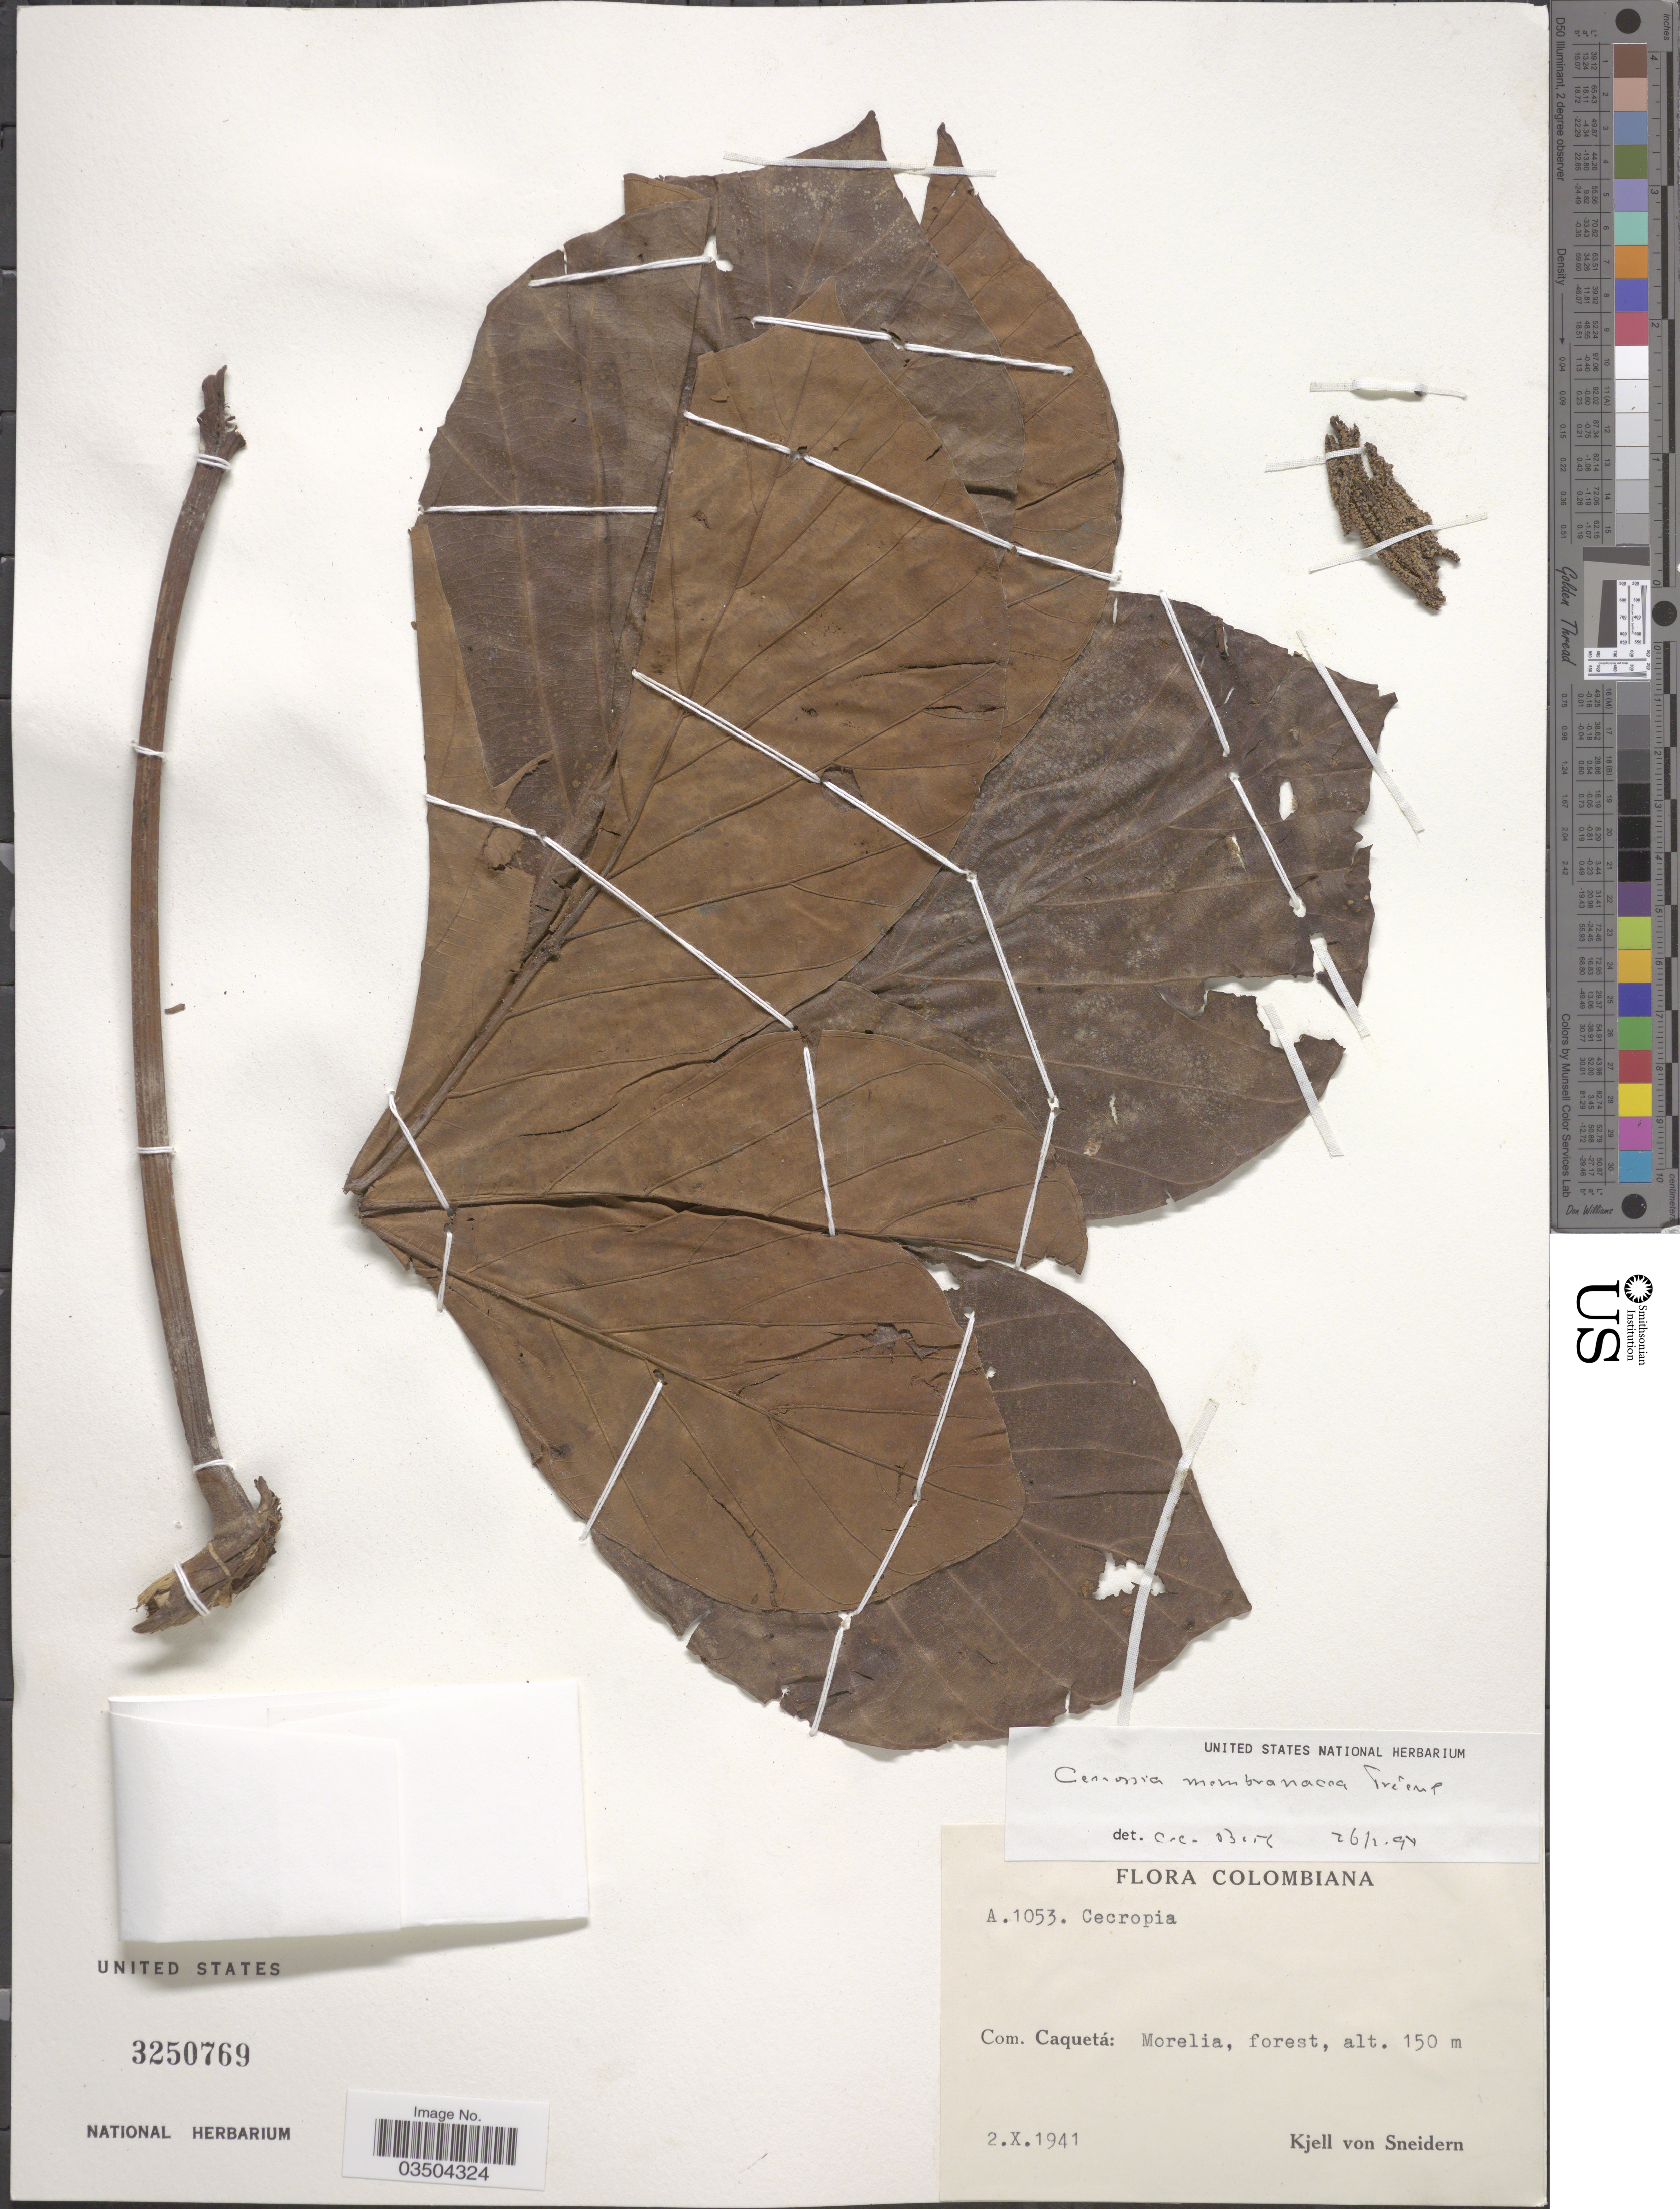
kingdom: Plantae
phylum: Tracheophyta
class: Magnoliopsida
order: Rosales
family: Urticaceae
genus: Cecropia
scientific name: Cecropia membranacea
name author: Trécul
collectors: K. von Sneidern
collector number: A1053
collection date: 1941-10-02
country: Colombia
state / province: Caquetá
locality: Com. Caquetá: Morelia, forest.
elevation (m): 150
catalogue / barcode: US 3250769